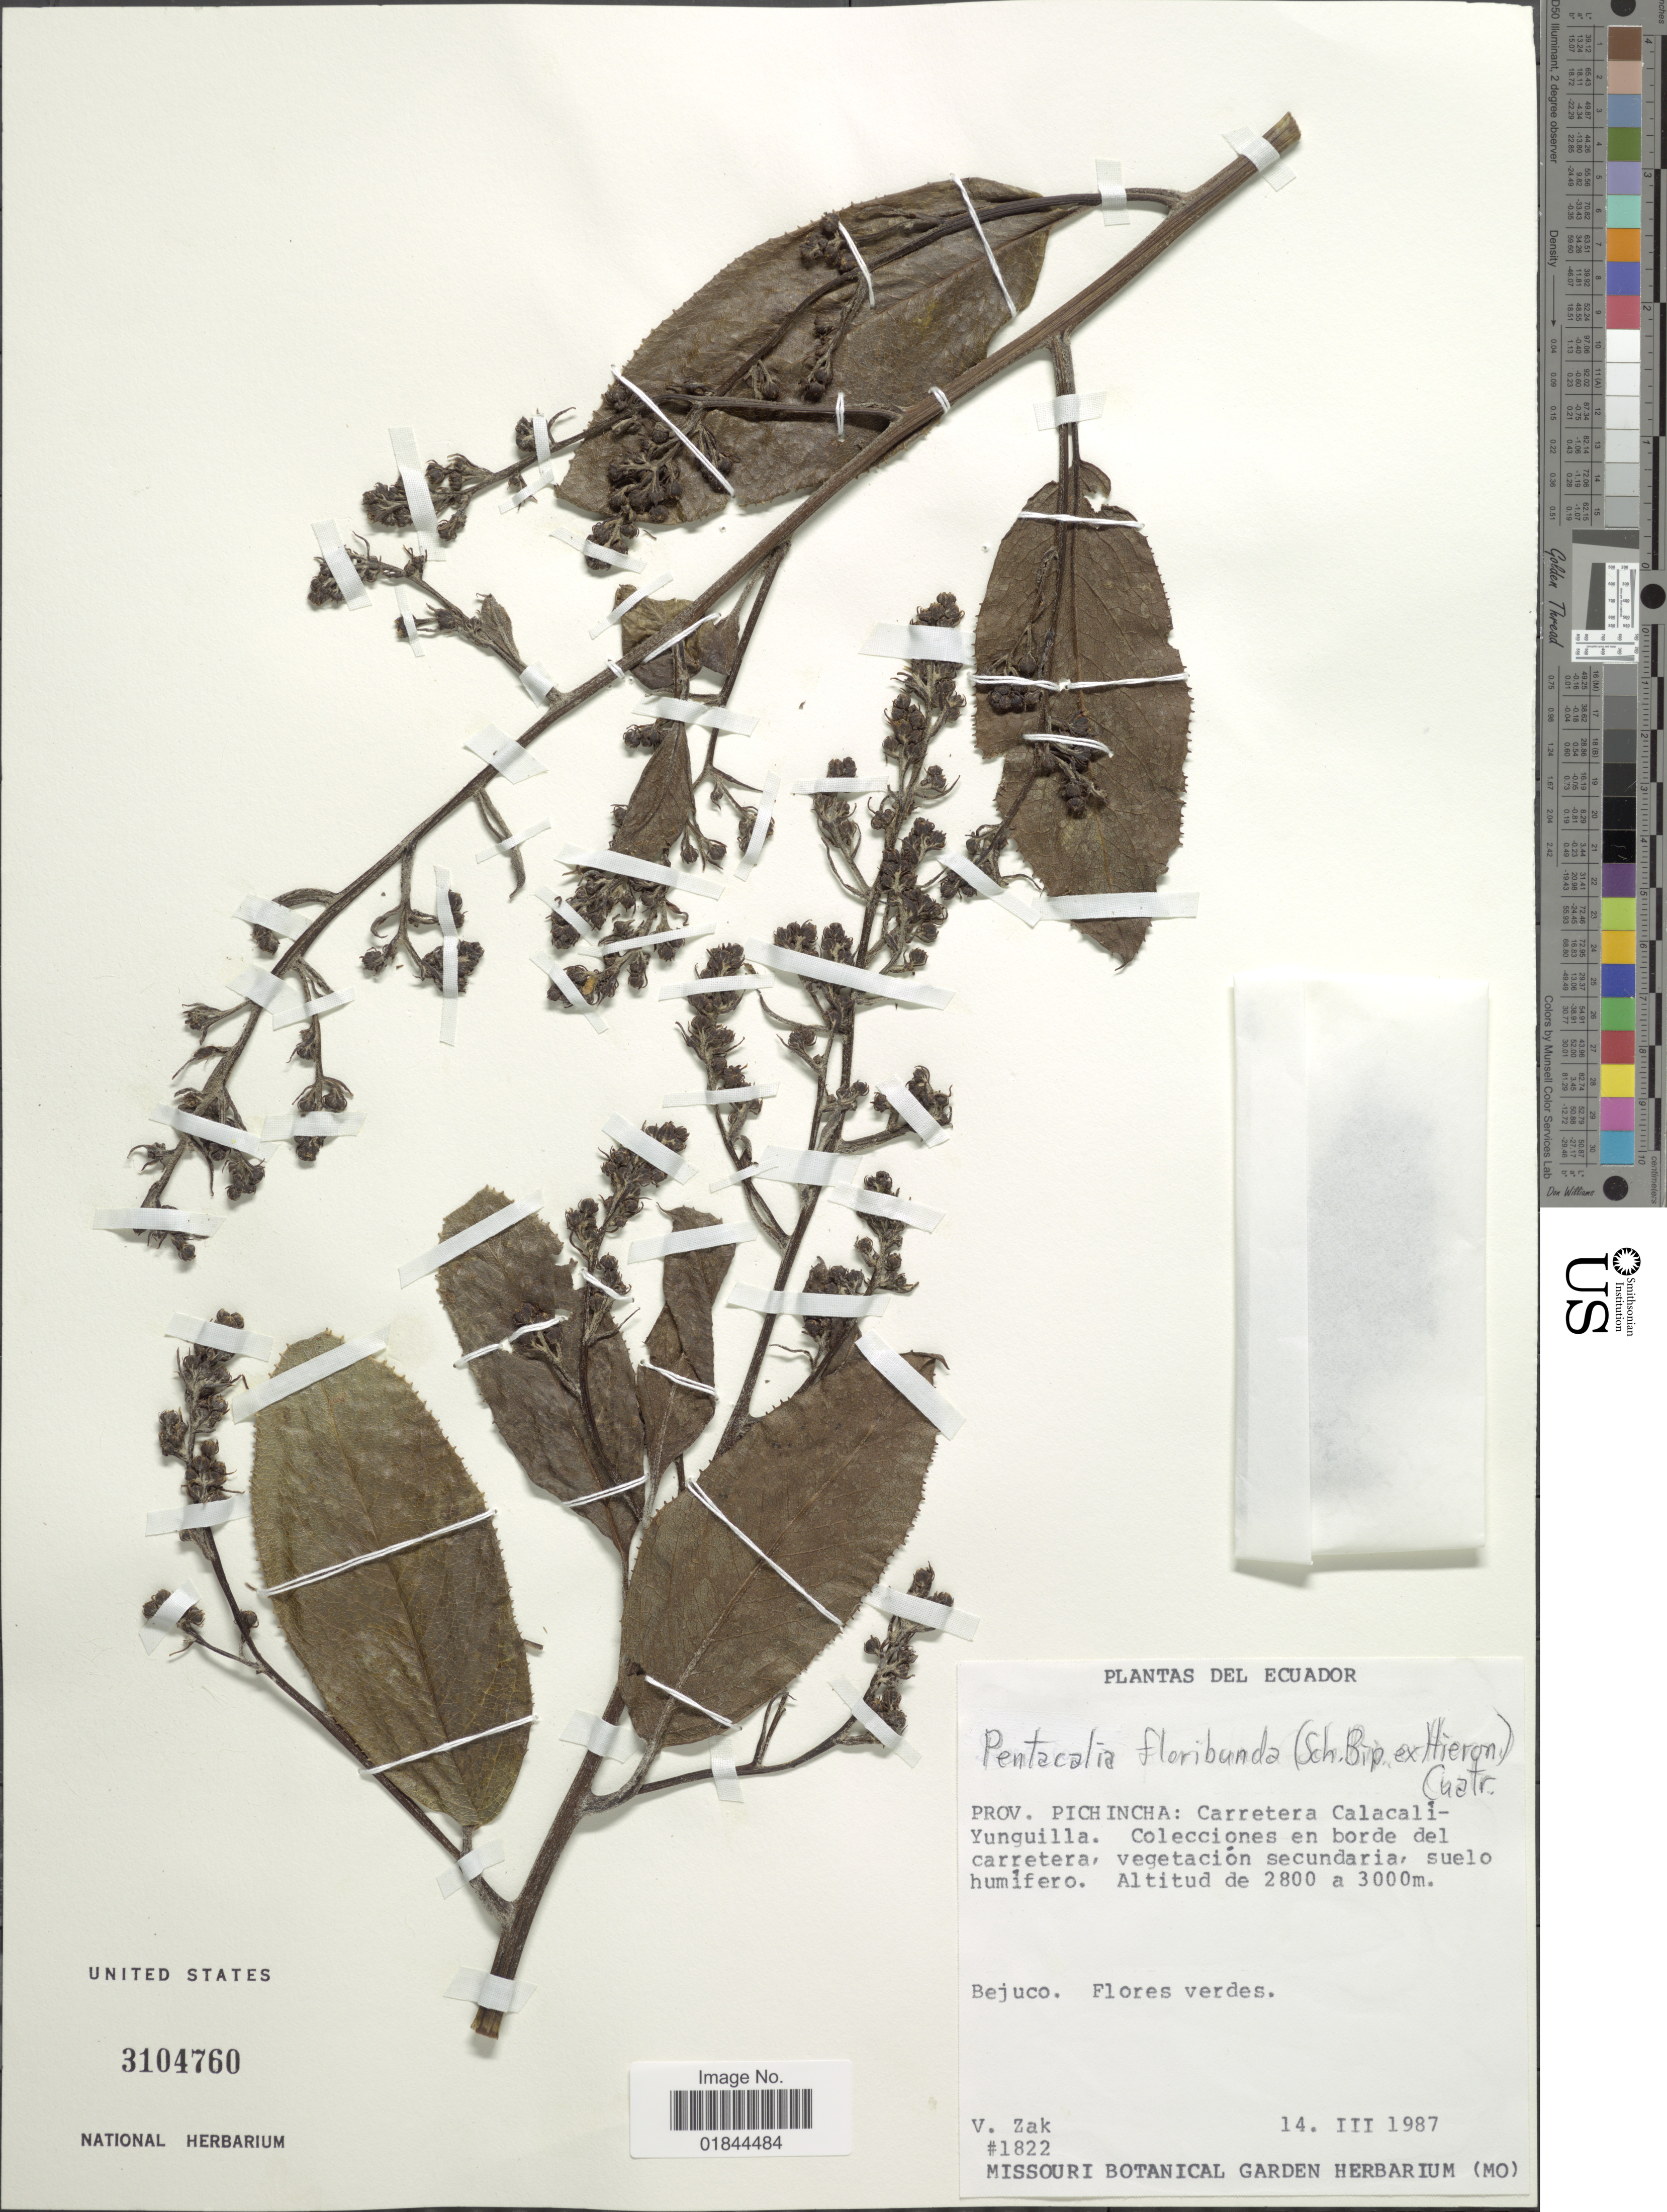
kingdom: Plantae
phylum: Tracheophyta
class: Magnoliopsida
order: Asterales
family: Asteraceae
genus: Pentacalia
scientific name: Pentacalia floribunda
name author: Cuatrec.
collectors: V. Zak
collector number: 1822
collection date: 1987-03-14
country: Ecuador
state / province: Pichincha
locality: Carretera Calacalí-Yunguilla. Colecciones en borde del carretera, vegatación secundaria, suelo humífero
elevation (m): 2800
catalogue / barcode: US 3104760